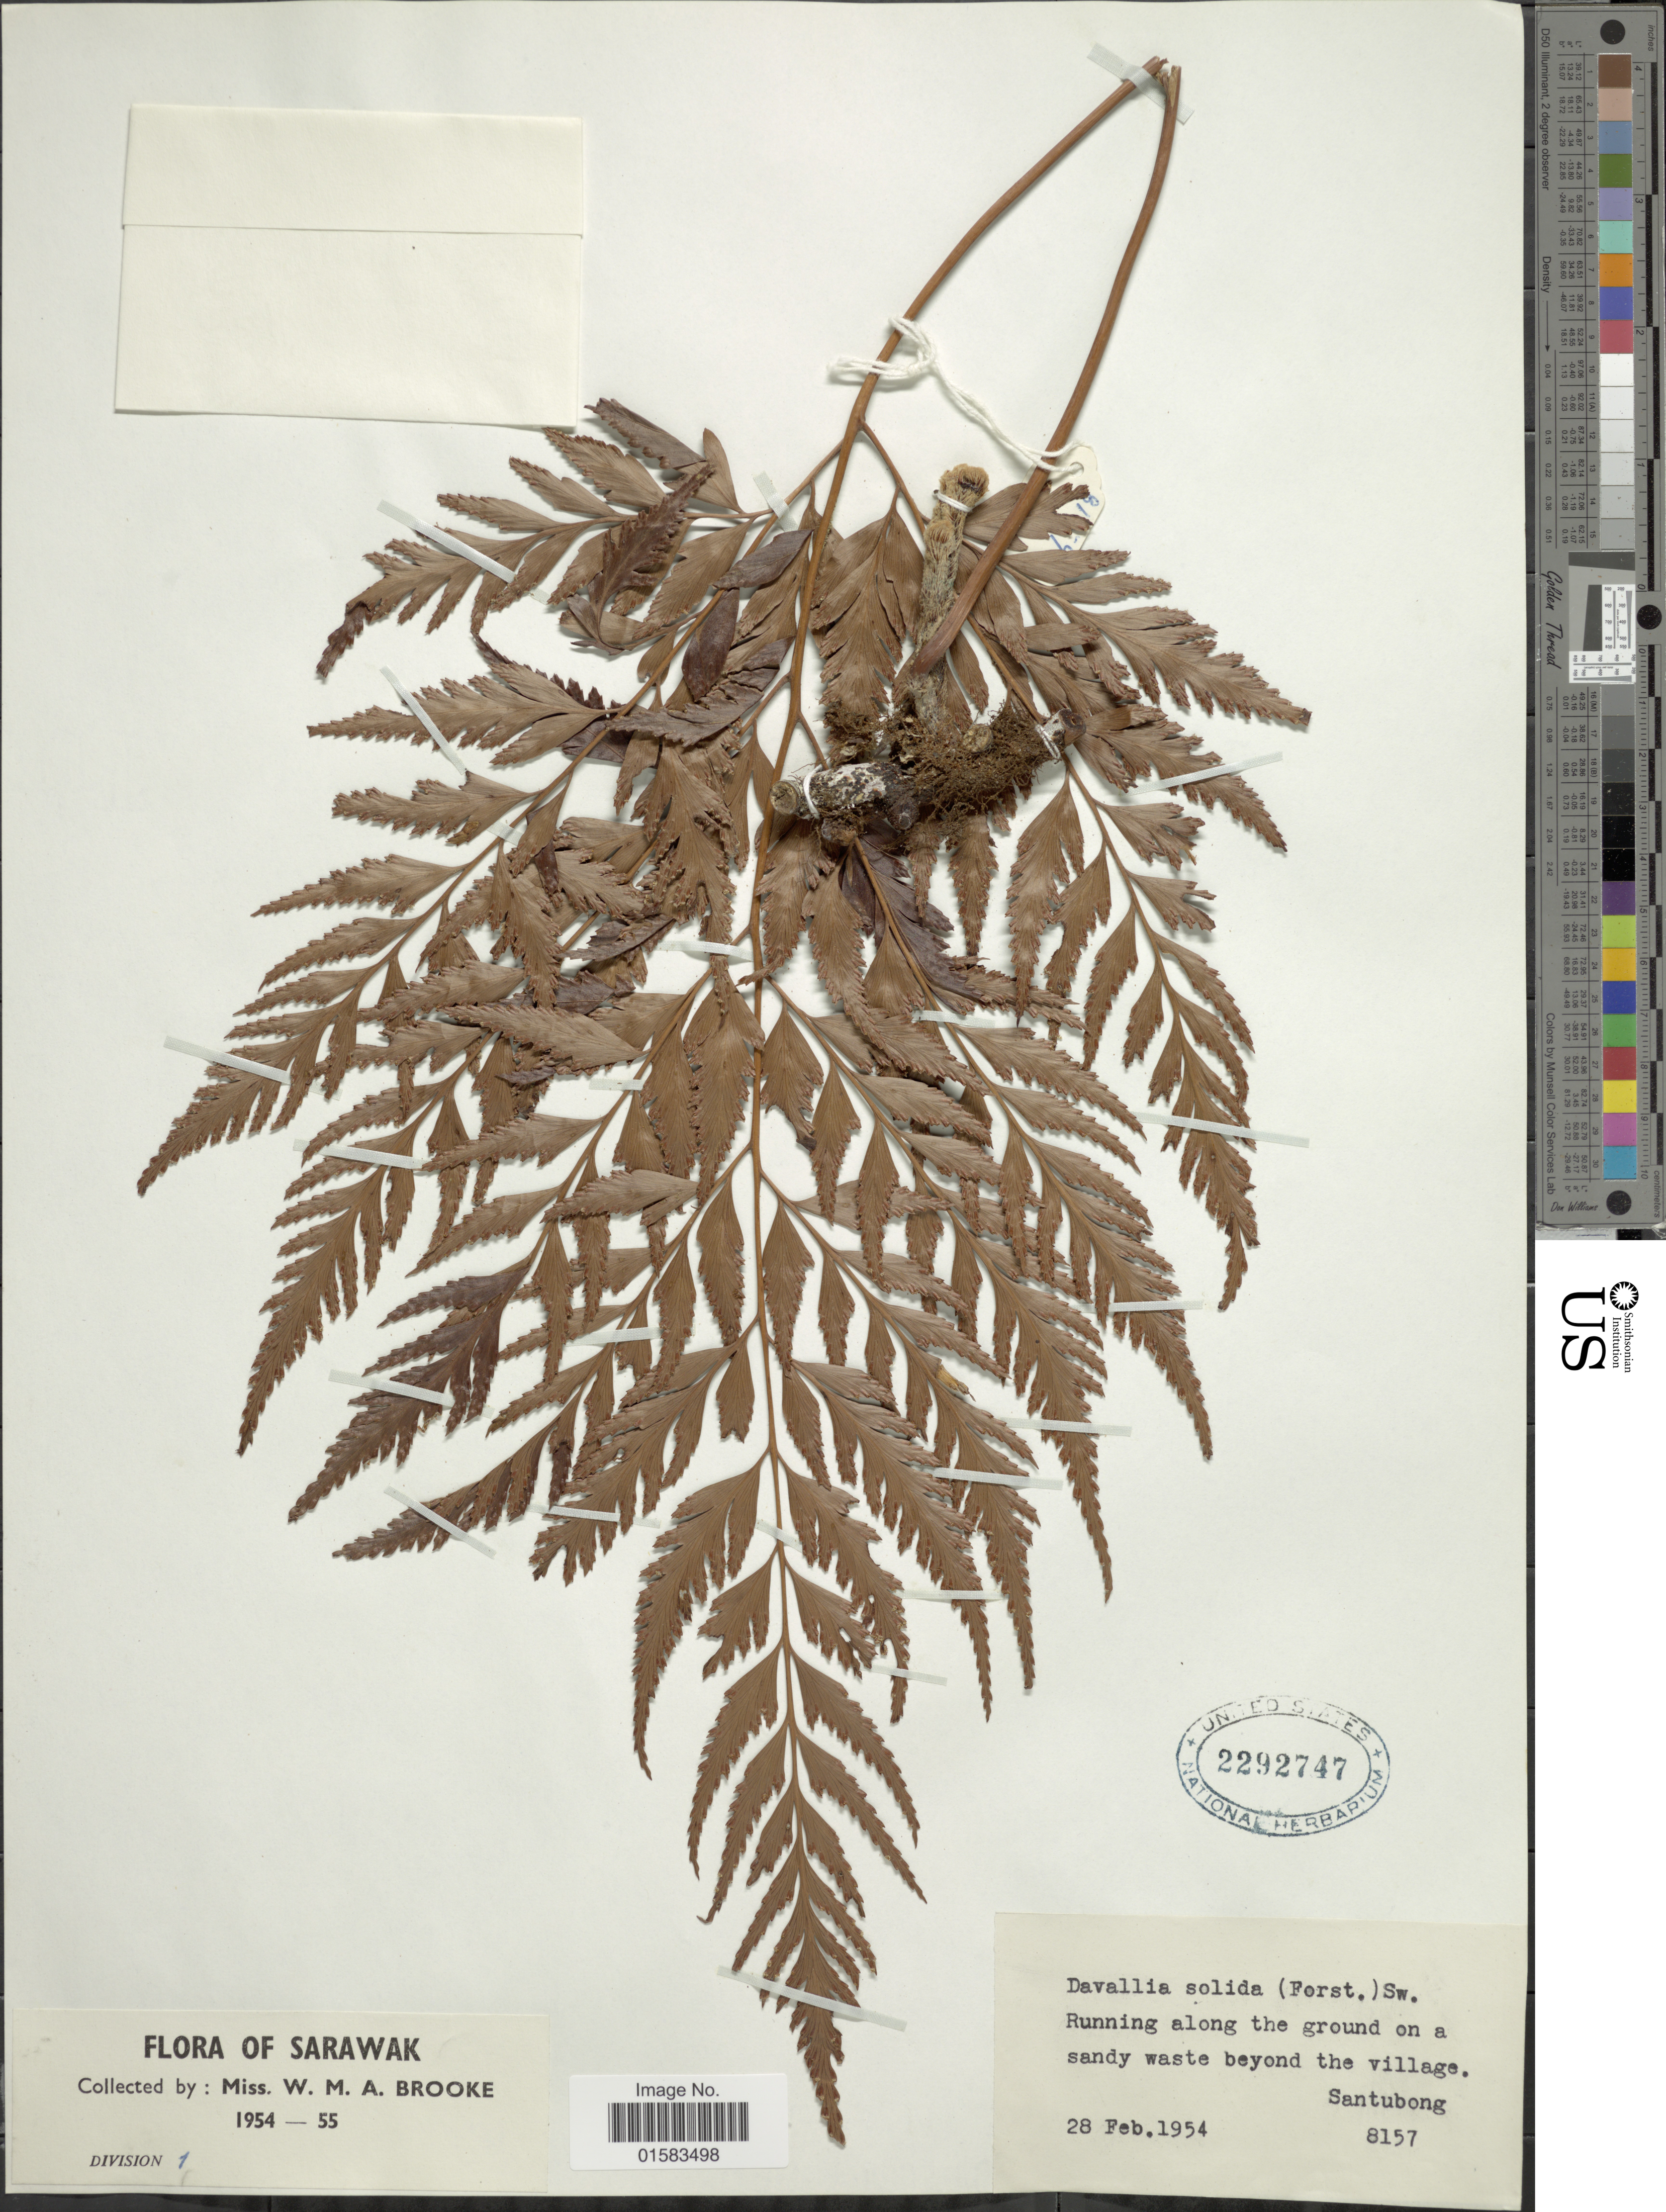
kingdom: Plantae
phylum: Tracheophyta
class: Polypodiopsida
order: Polypodiales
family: Davalliaceae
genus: Davallia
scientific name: Davallia solida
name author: (G. Forst.) Sw.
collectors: W. Brooke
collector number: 8157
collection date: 1954-02-28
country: Malaysia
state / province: Sarawak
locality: Santubong, Running along the groung on a sandy waste beyond the village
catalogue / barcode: US 2292747